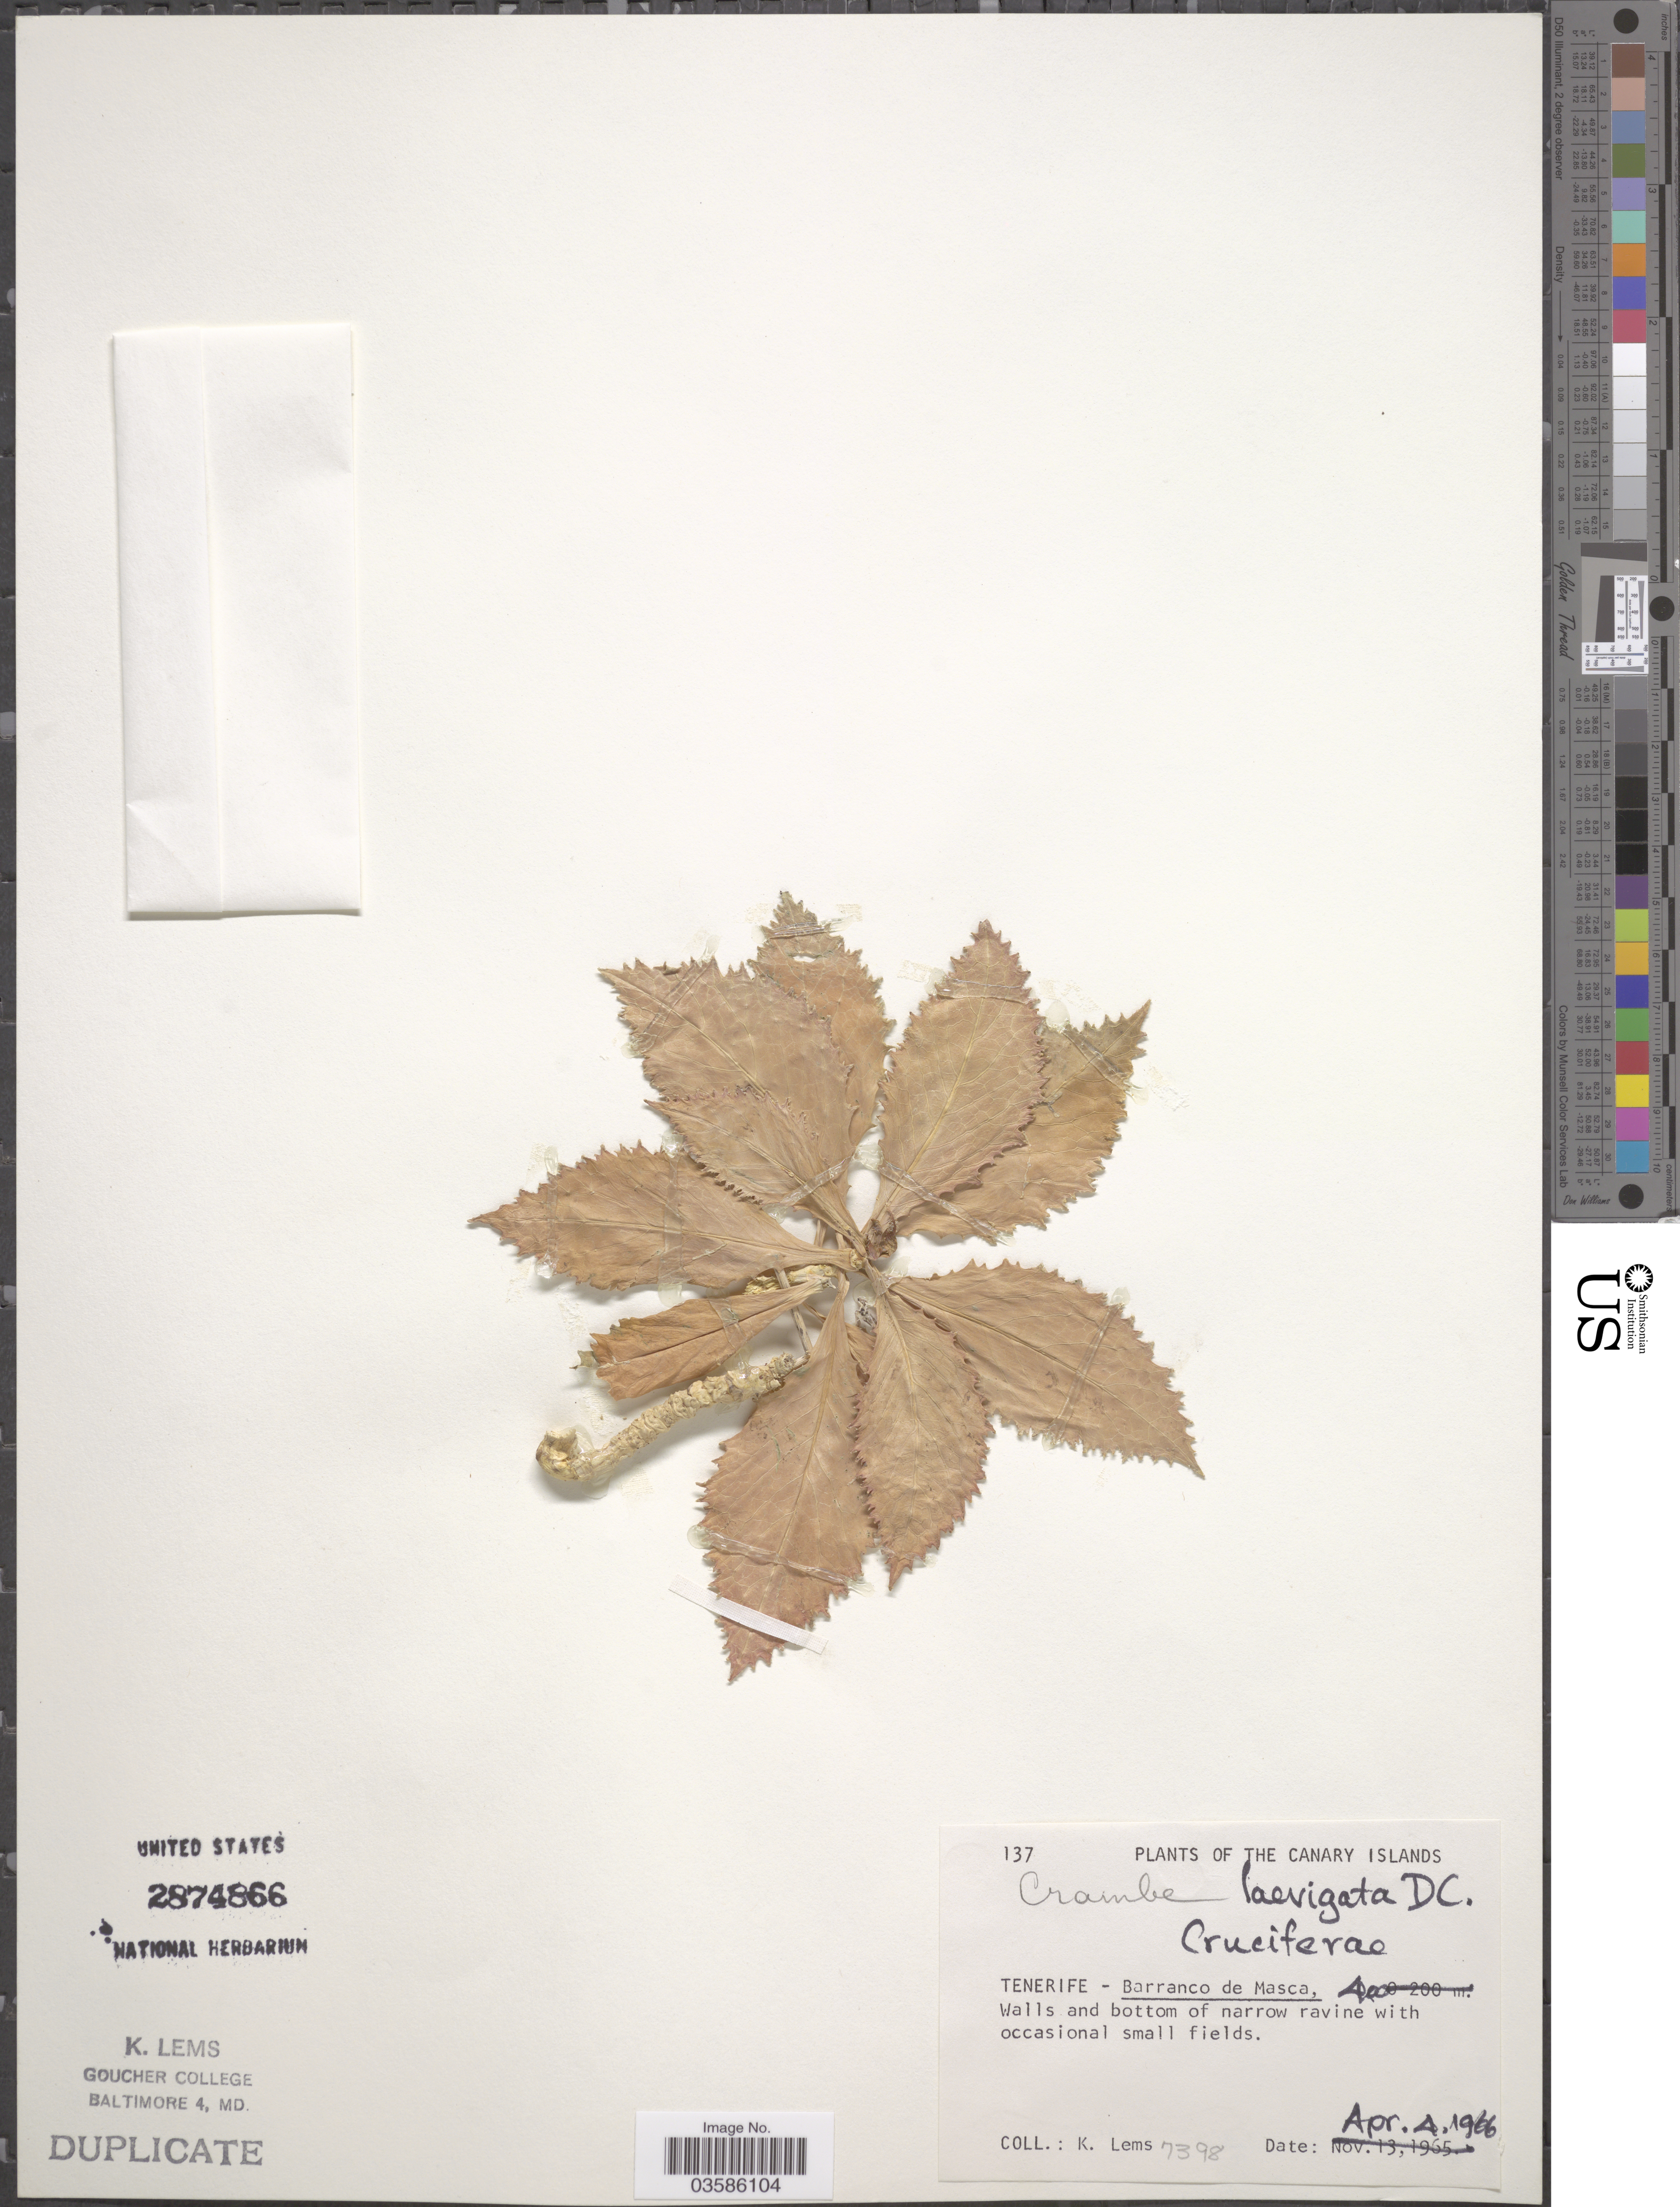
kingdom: Plantae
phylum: Tracheophyta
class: Magnoliopsida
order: Brassicales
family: Brassicaceae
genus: Crambe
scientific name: Crambe laevigata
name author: DC. ex Christ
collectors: K. Lems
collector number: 7398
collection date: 1966-04-04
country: Spain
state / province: Canarias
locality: The Canary Islands. Tenerife - Barranco de Masca.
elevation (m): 400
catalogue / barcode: US 2874866